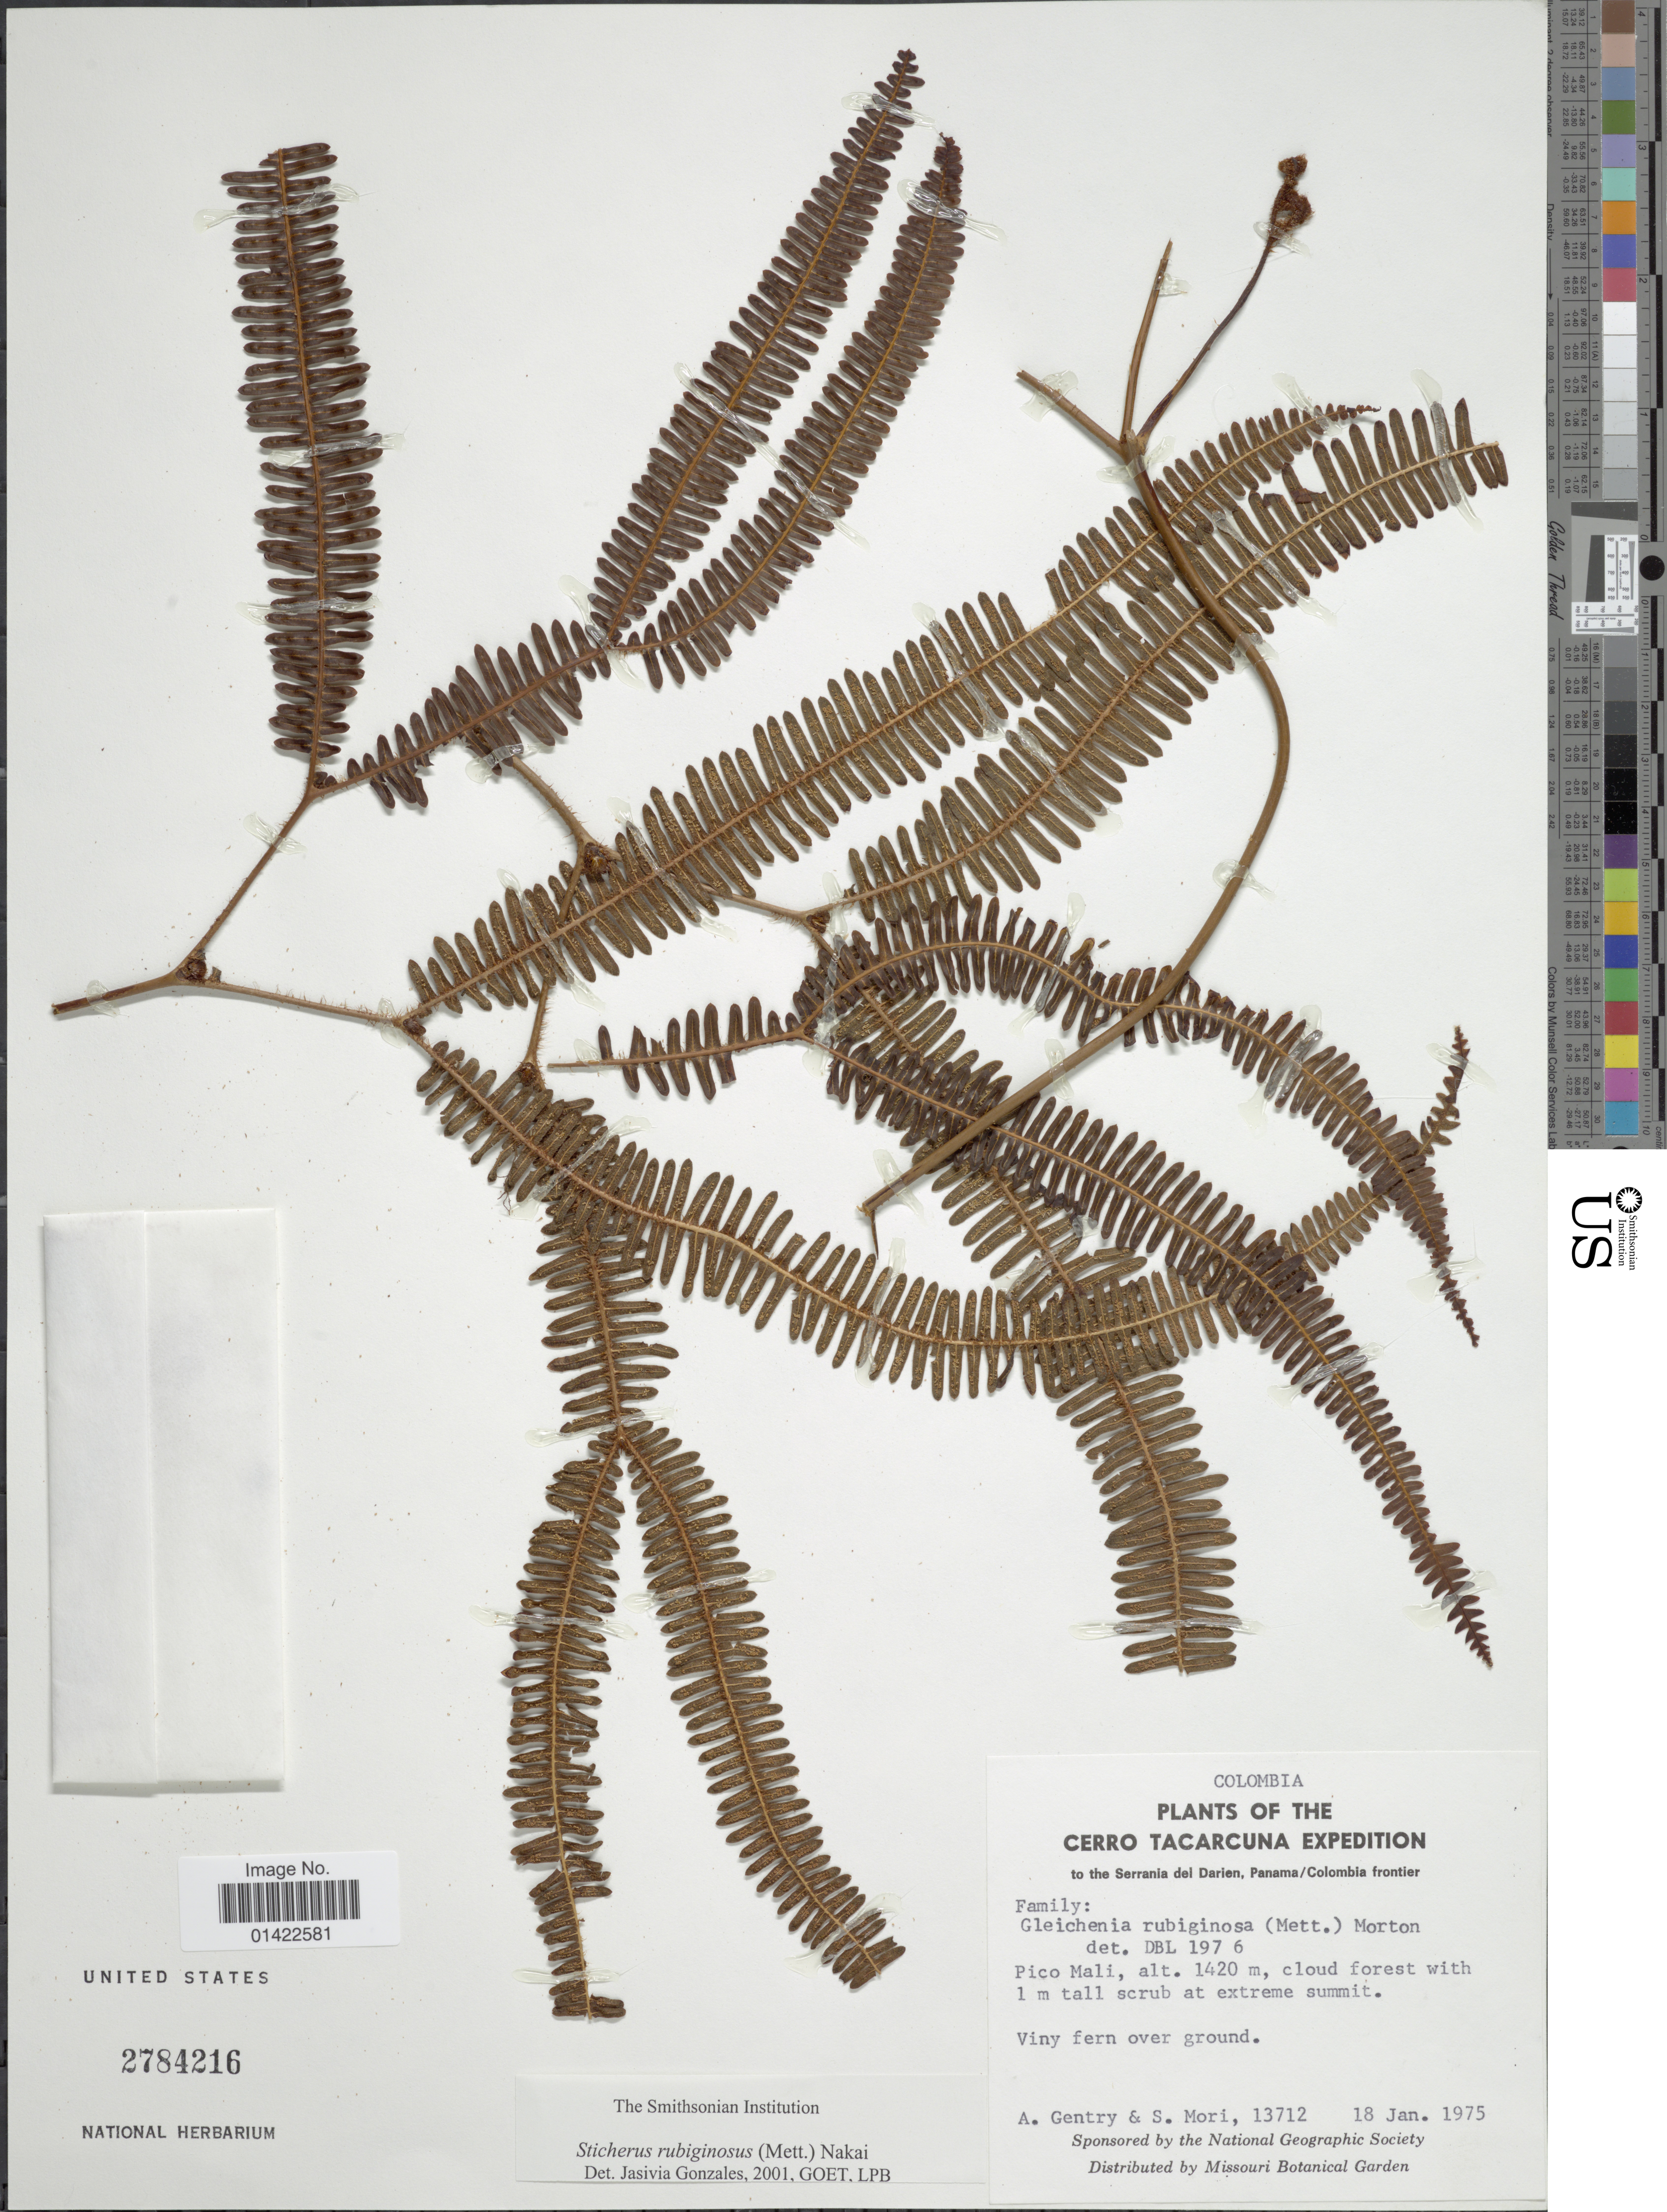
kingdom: Plantae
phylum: Tracheophyta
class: Polypodiopsida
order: Gleicheniales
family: Gleicheniaceae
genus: Sticherus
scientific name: Sticherus rubiginosus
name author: (Mett.) Nakai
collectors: A. H. Gentry & S. Mori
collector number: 13712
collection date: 1975-01-18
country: Colombia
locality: Serrania del Darien, Panama/Colombia frontier. Pico Mali.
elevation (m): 1420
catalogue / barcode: US 2784216